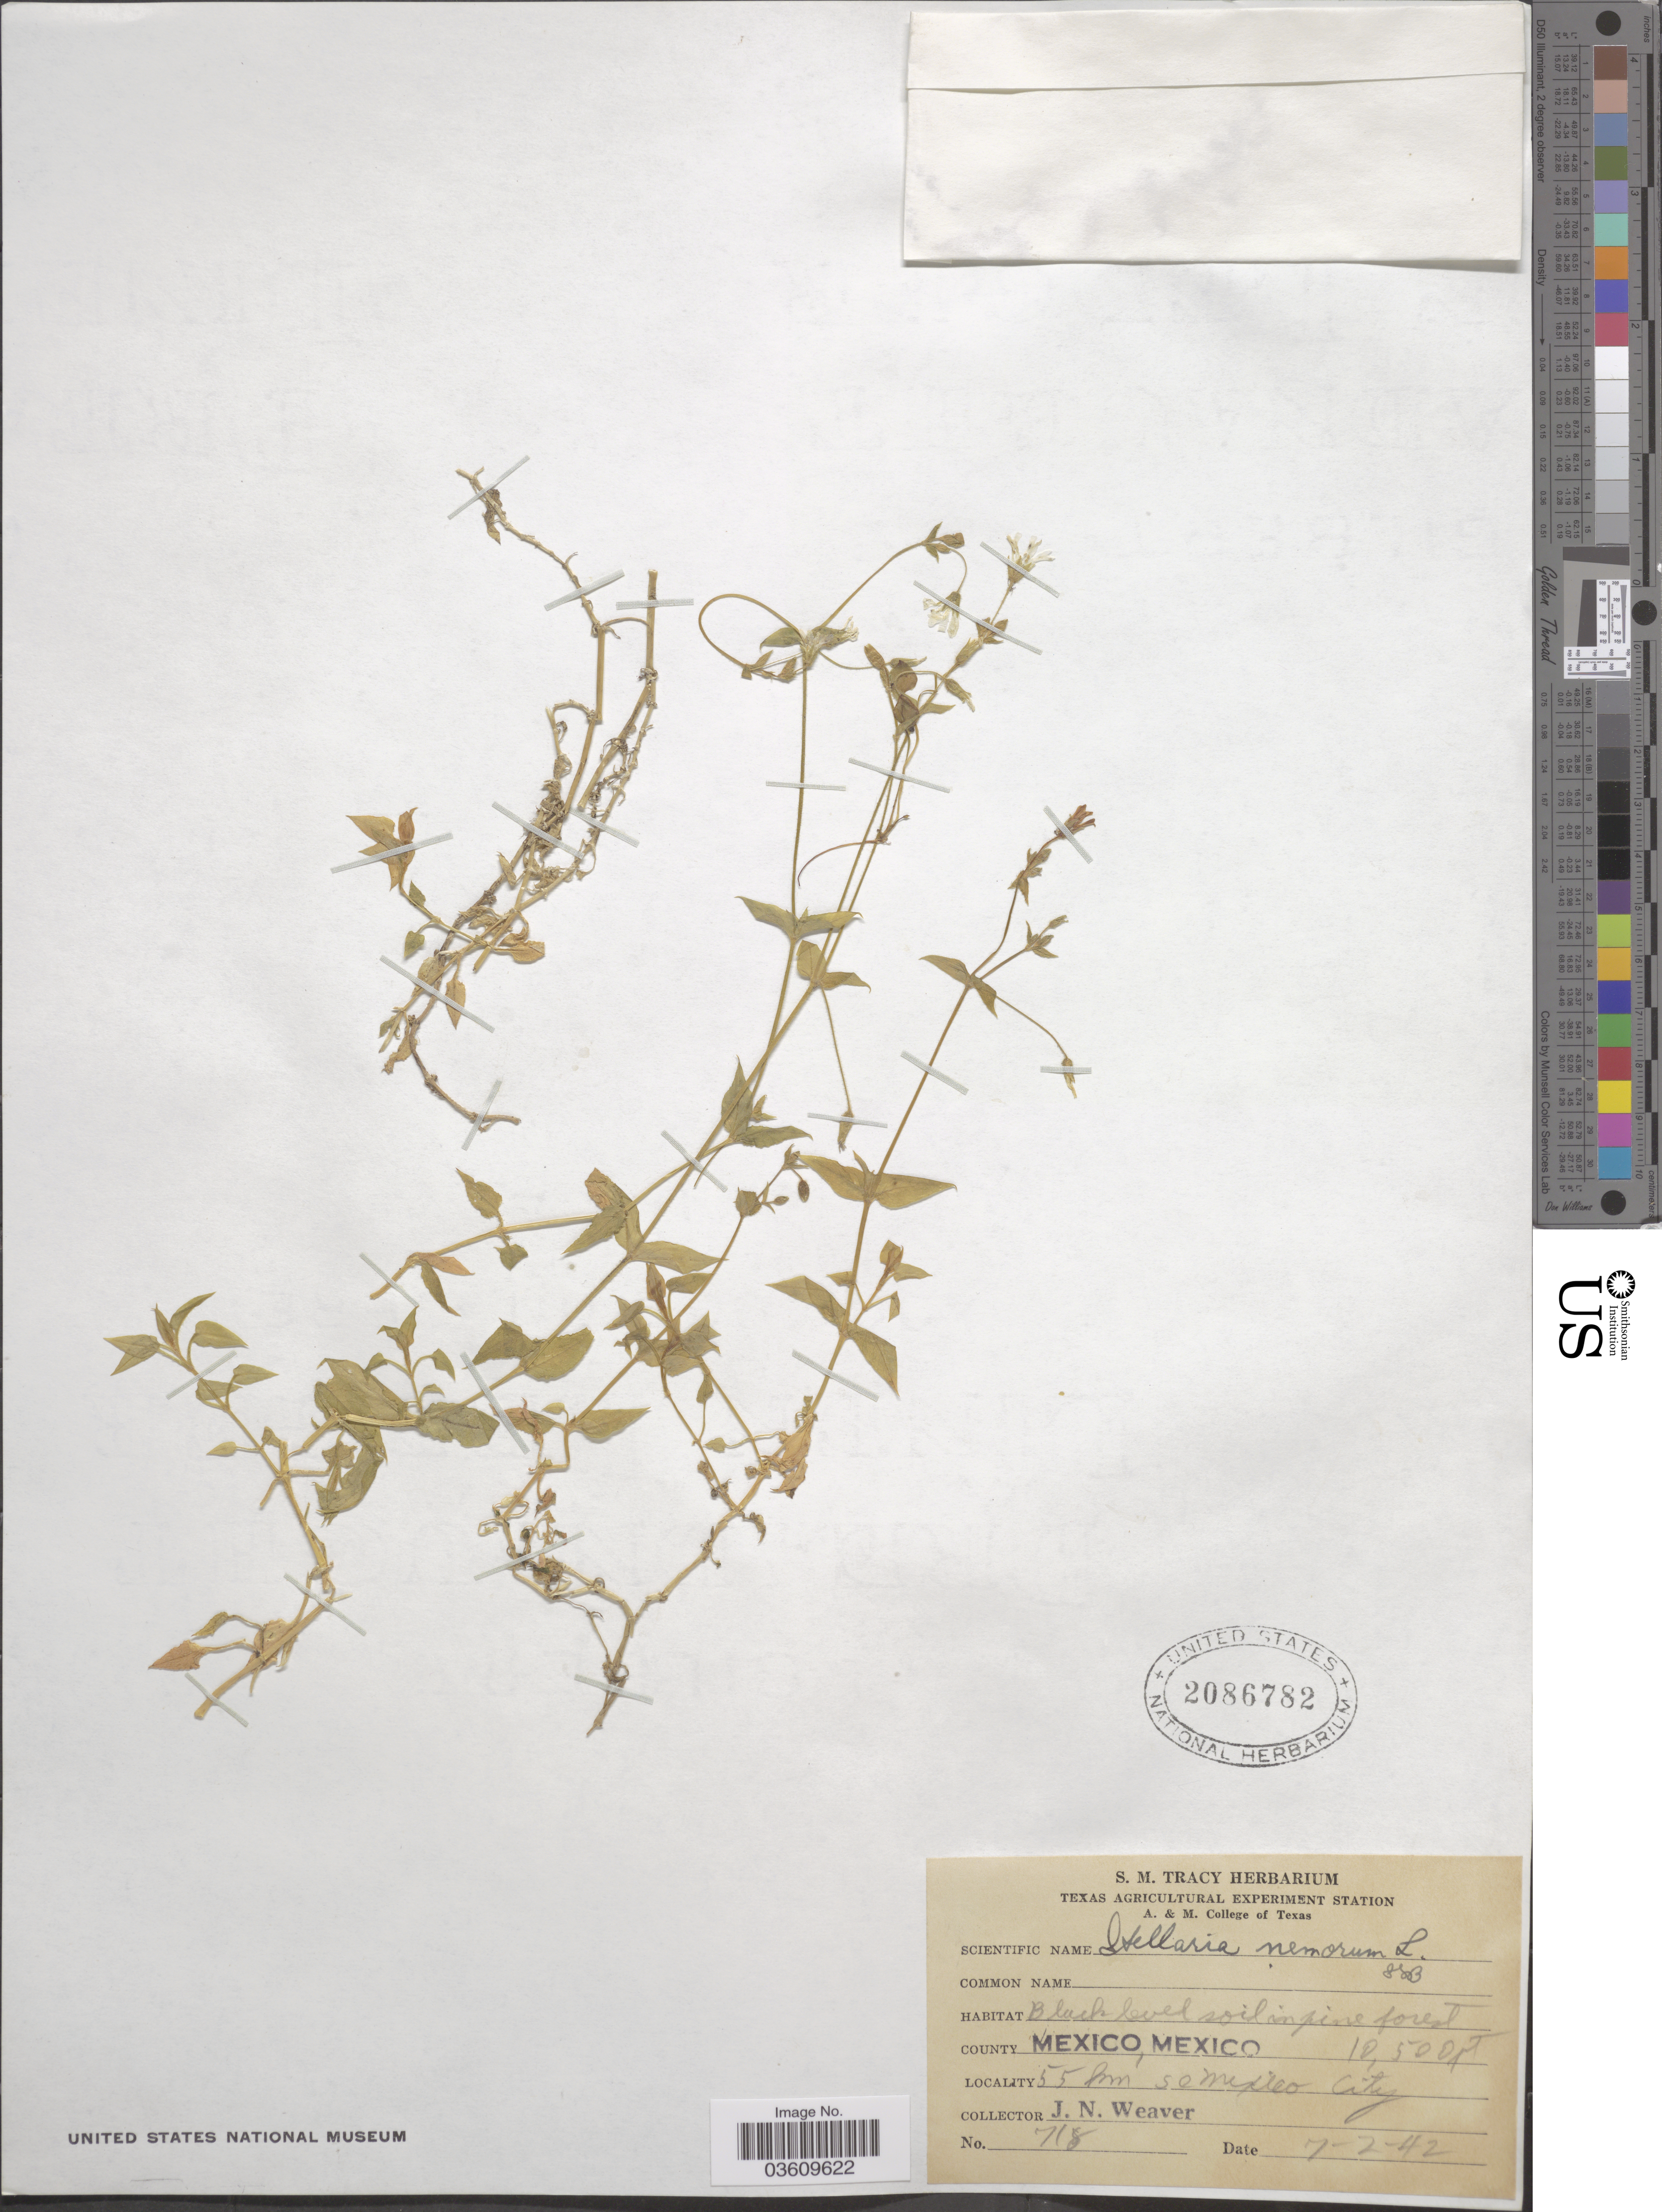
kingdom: Plantae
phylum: Tracheophyta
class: Magnoliopsida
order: Caryophyllales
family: Caryophyllaceae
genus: Stellaria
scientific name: Stellaria cuspidata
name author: Willd. ex Schltdl.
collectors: J. N. Weaver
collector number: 718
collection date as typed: Transcribed d/m/y: 7/2/42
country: Mexico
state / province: México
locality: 55 km Se Mexico City.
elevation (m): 3200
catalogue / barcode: US 2086782